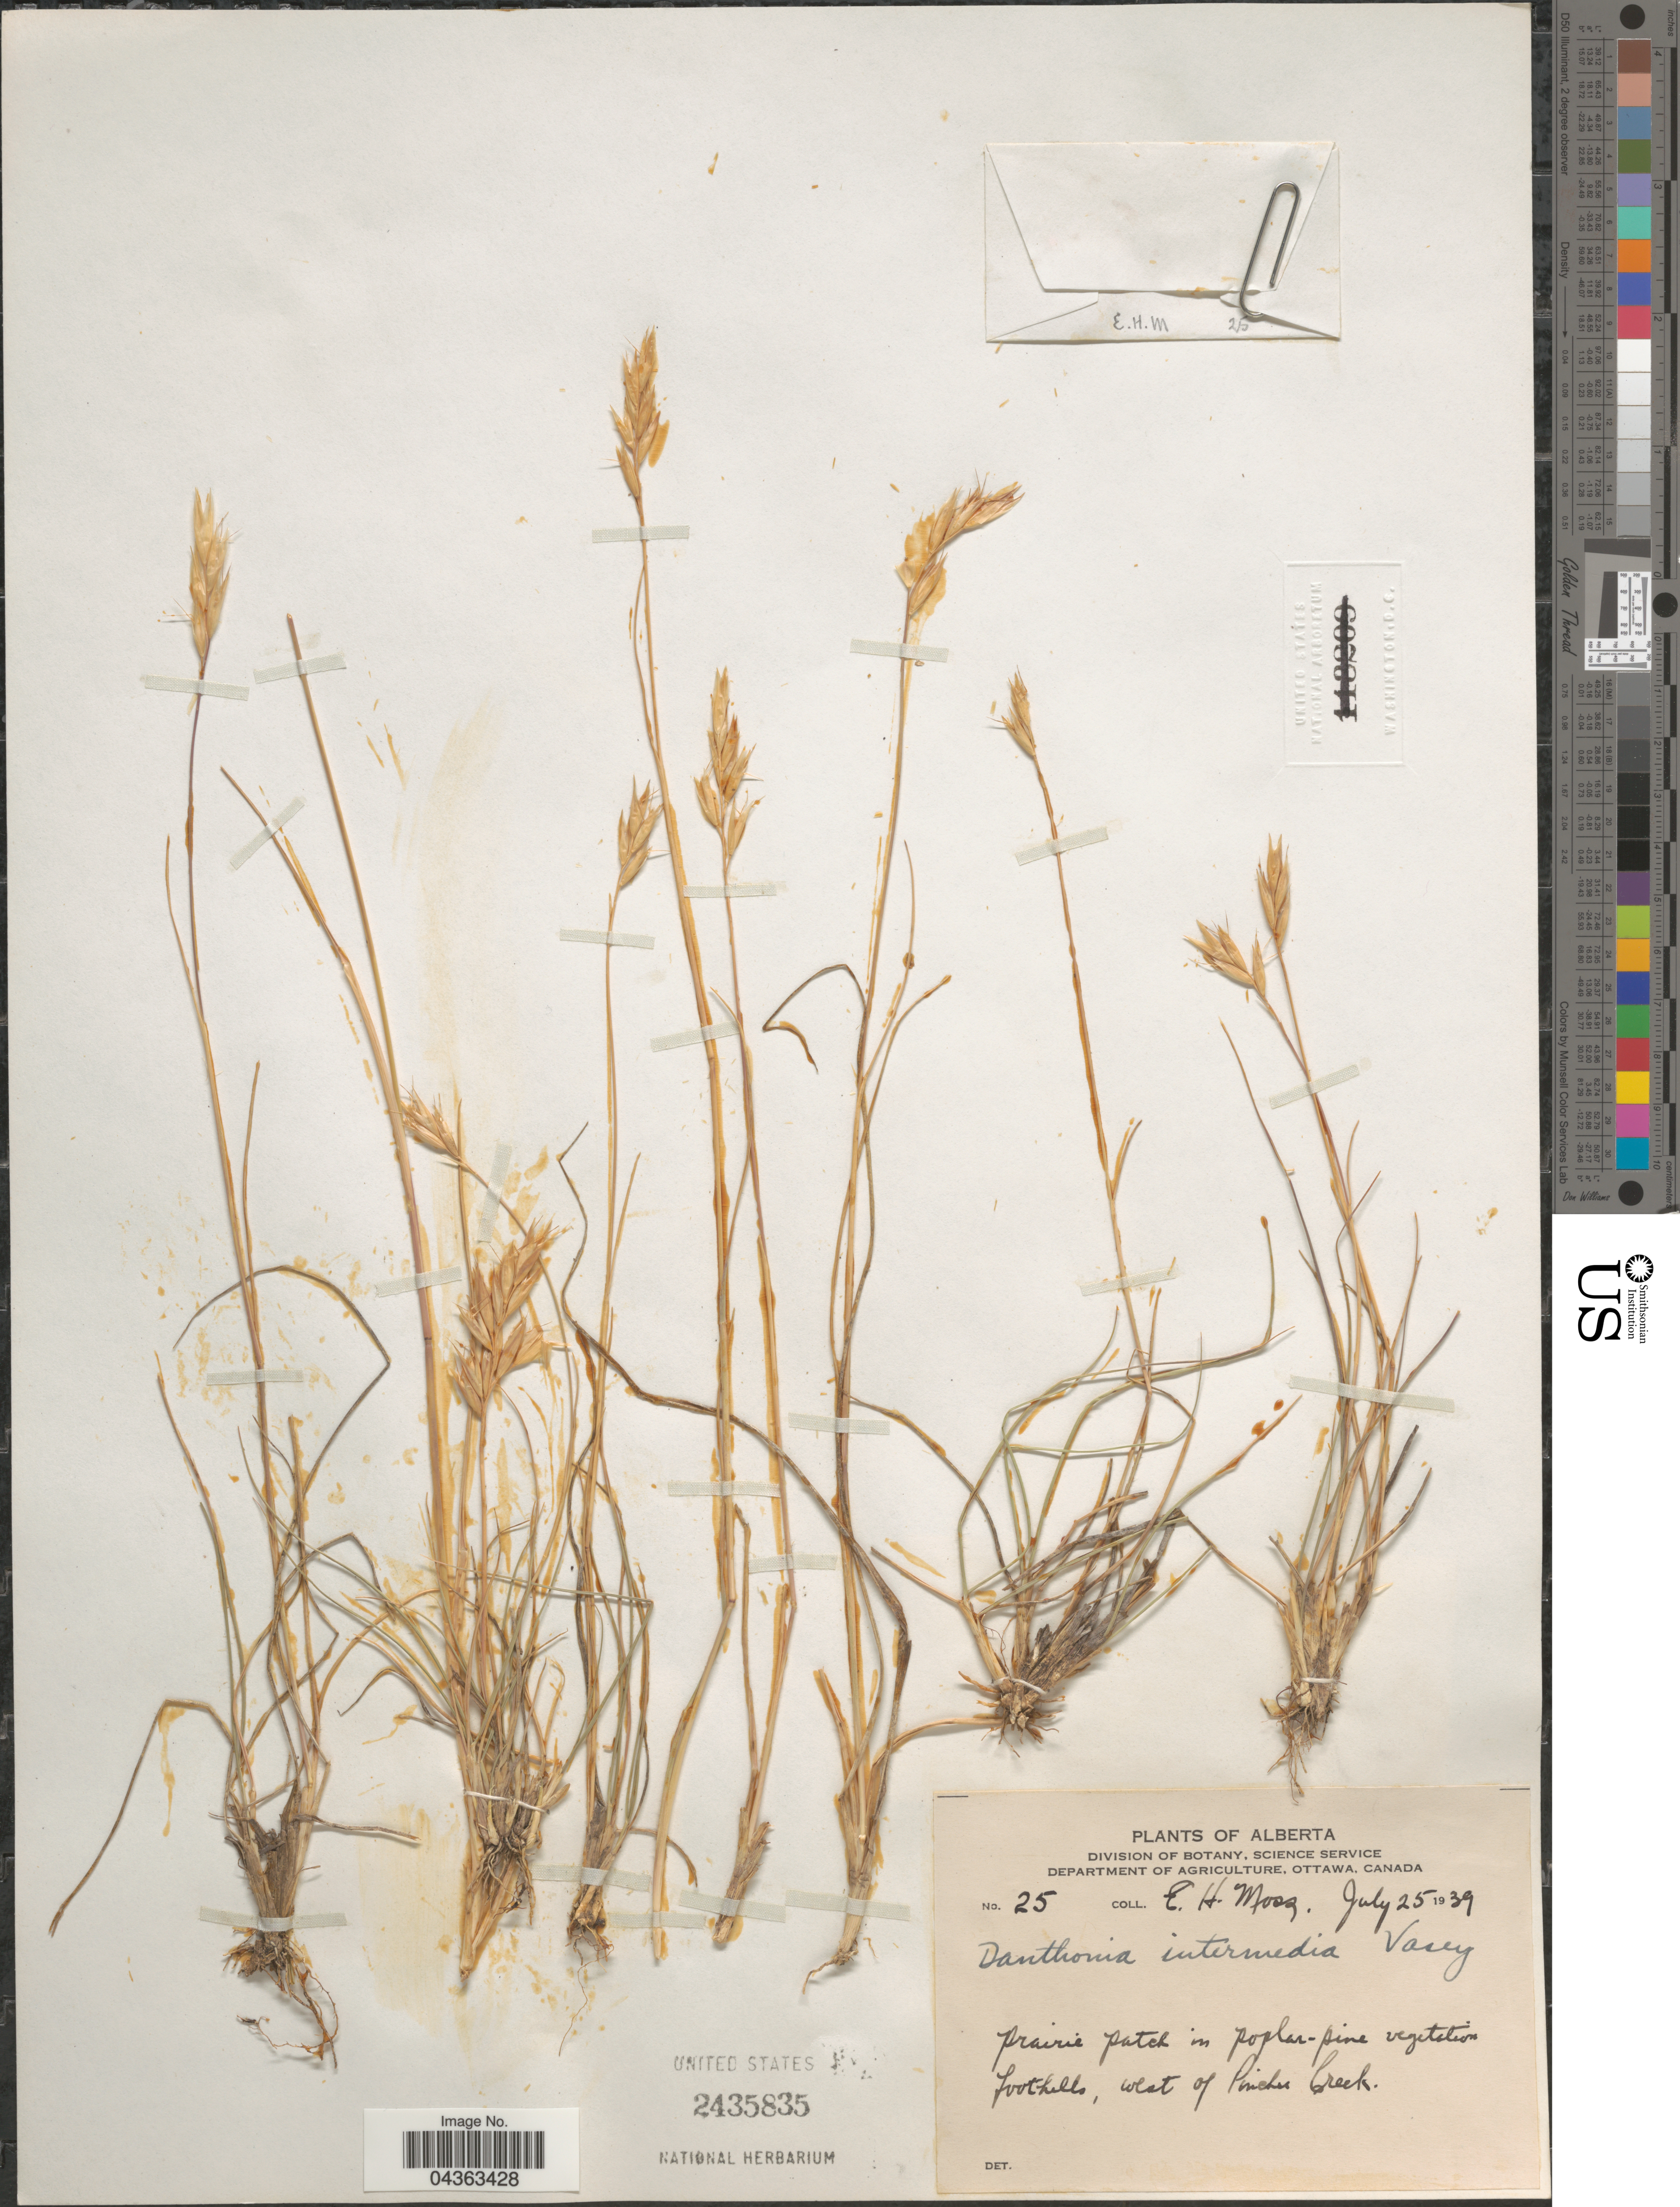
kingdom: Plantae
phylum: Tracheophyta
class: Liliopsida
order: Poales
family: Poaceae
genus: Danthonia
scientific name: Danthonia intermedia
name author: Vasey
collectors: E. Moss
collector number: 25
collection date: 1939-07-25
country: Canada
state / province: Alberta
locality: Prairie patch in poplar-pine vegetation foothills, west of Pincher Creek.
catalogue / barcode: US 2435835